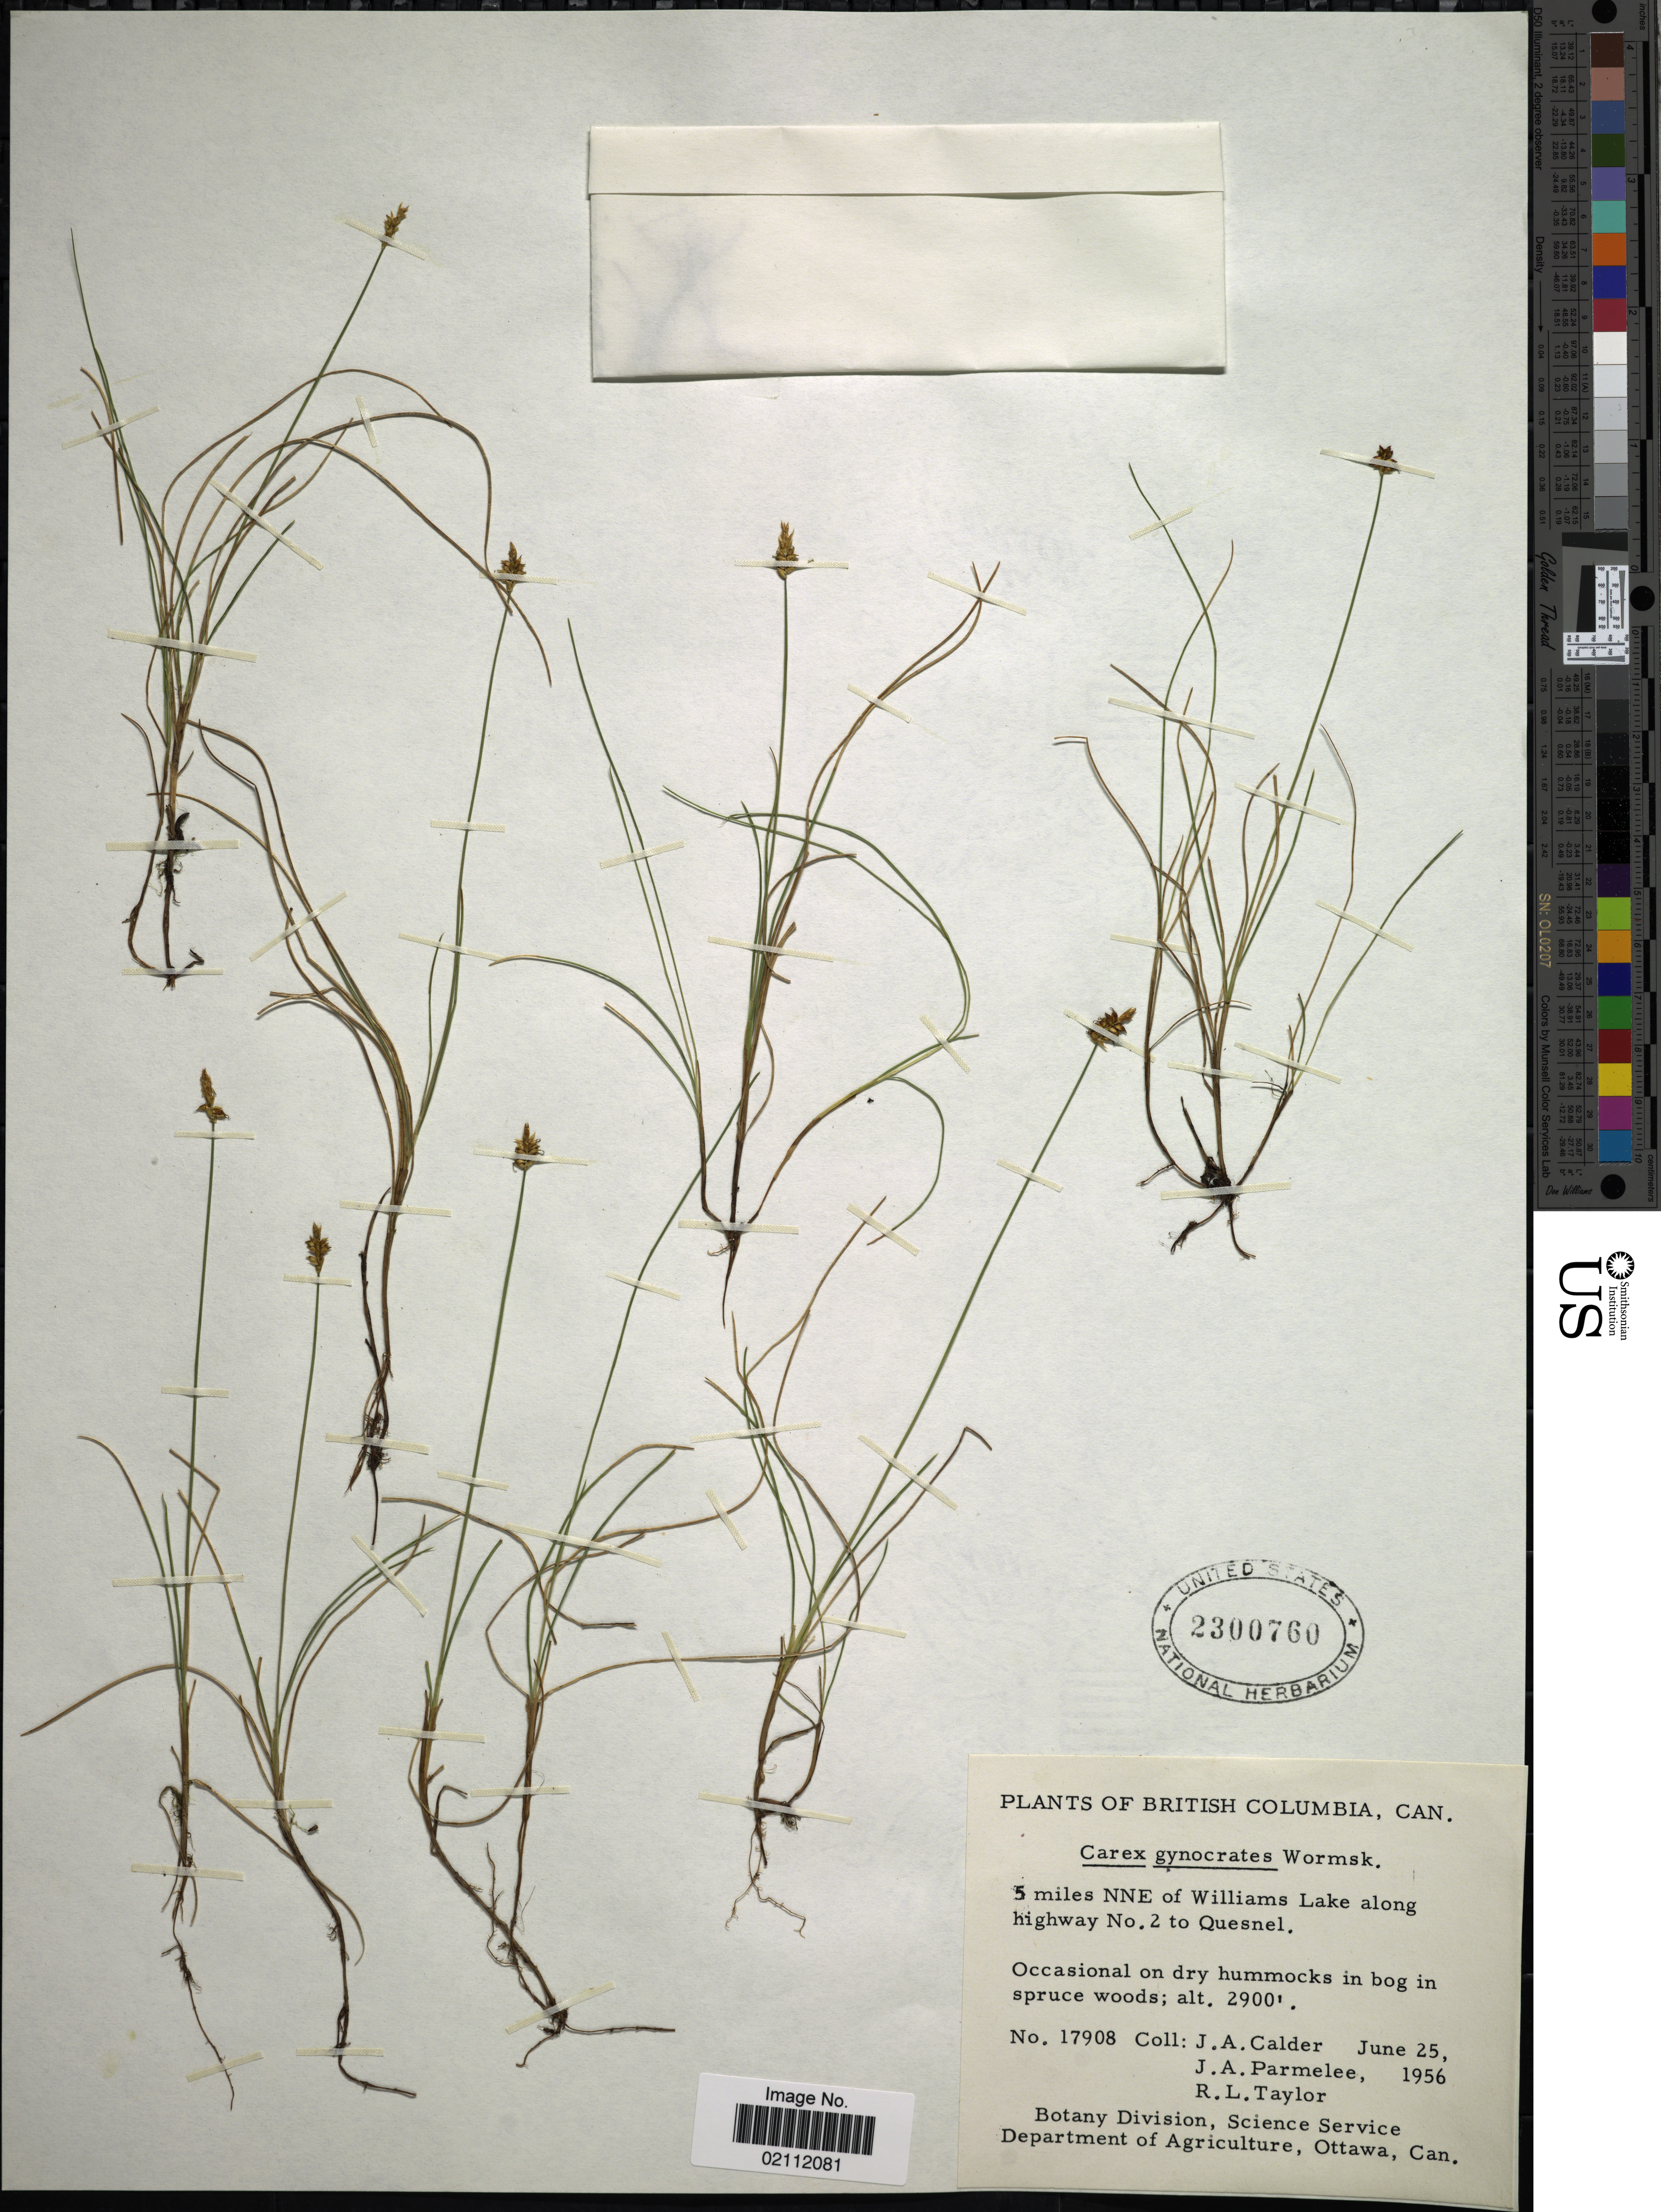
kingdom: Plantae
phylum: Tracheophyta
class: Liliopsida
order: Poales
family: Cyperaceae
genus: Carex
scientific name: Carex nardina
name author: (Hornem.) Fr.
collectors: J. A. Calder, J. A. Parmelee & R. Taylor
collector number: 17908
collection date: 1956-06-25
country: Canada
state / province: British Columbia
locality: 5 miles NNE of Williams Lake along highway No. 2 to Quesnel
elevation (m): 884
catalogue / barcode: US 2300760